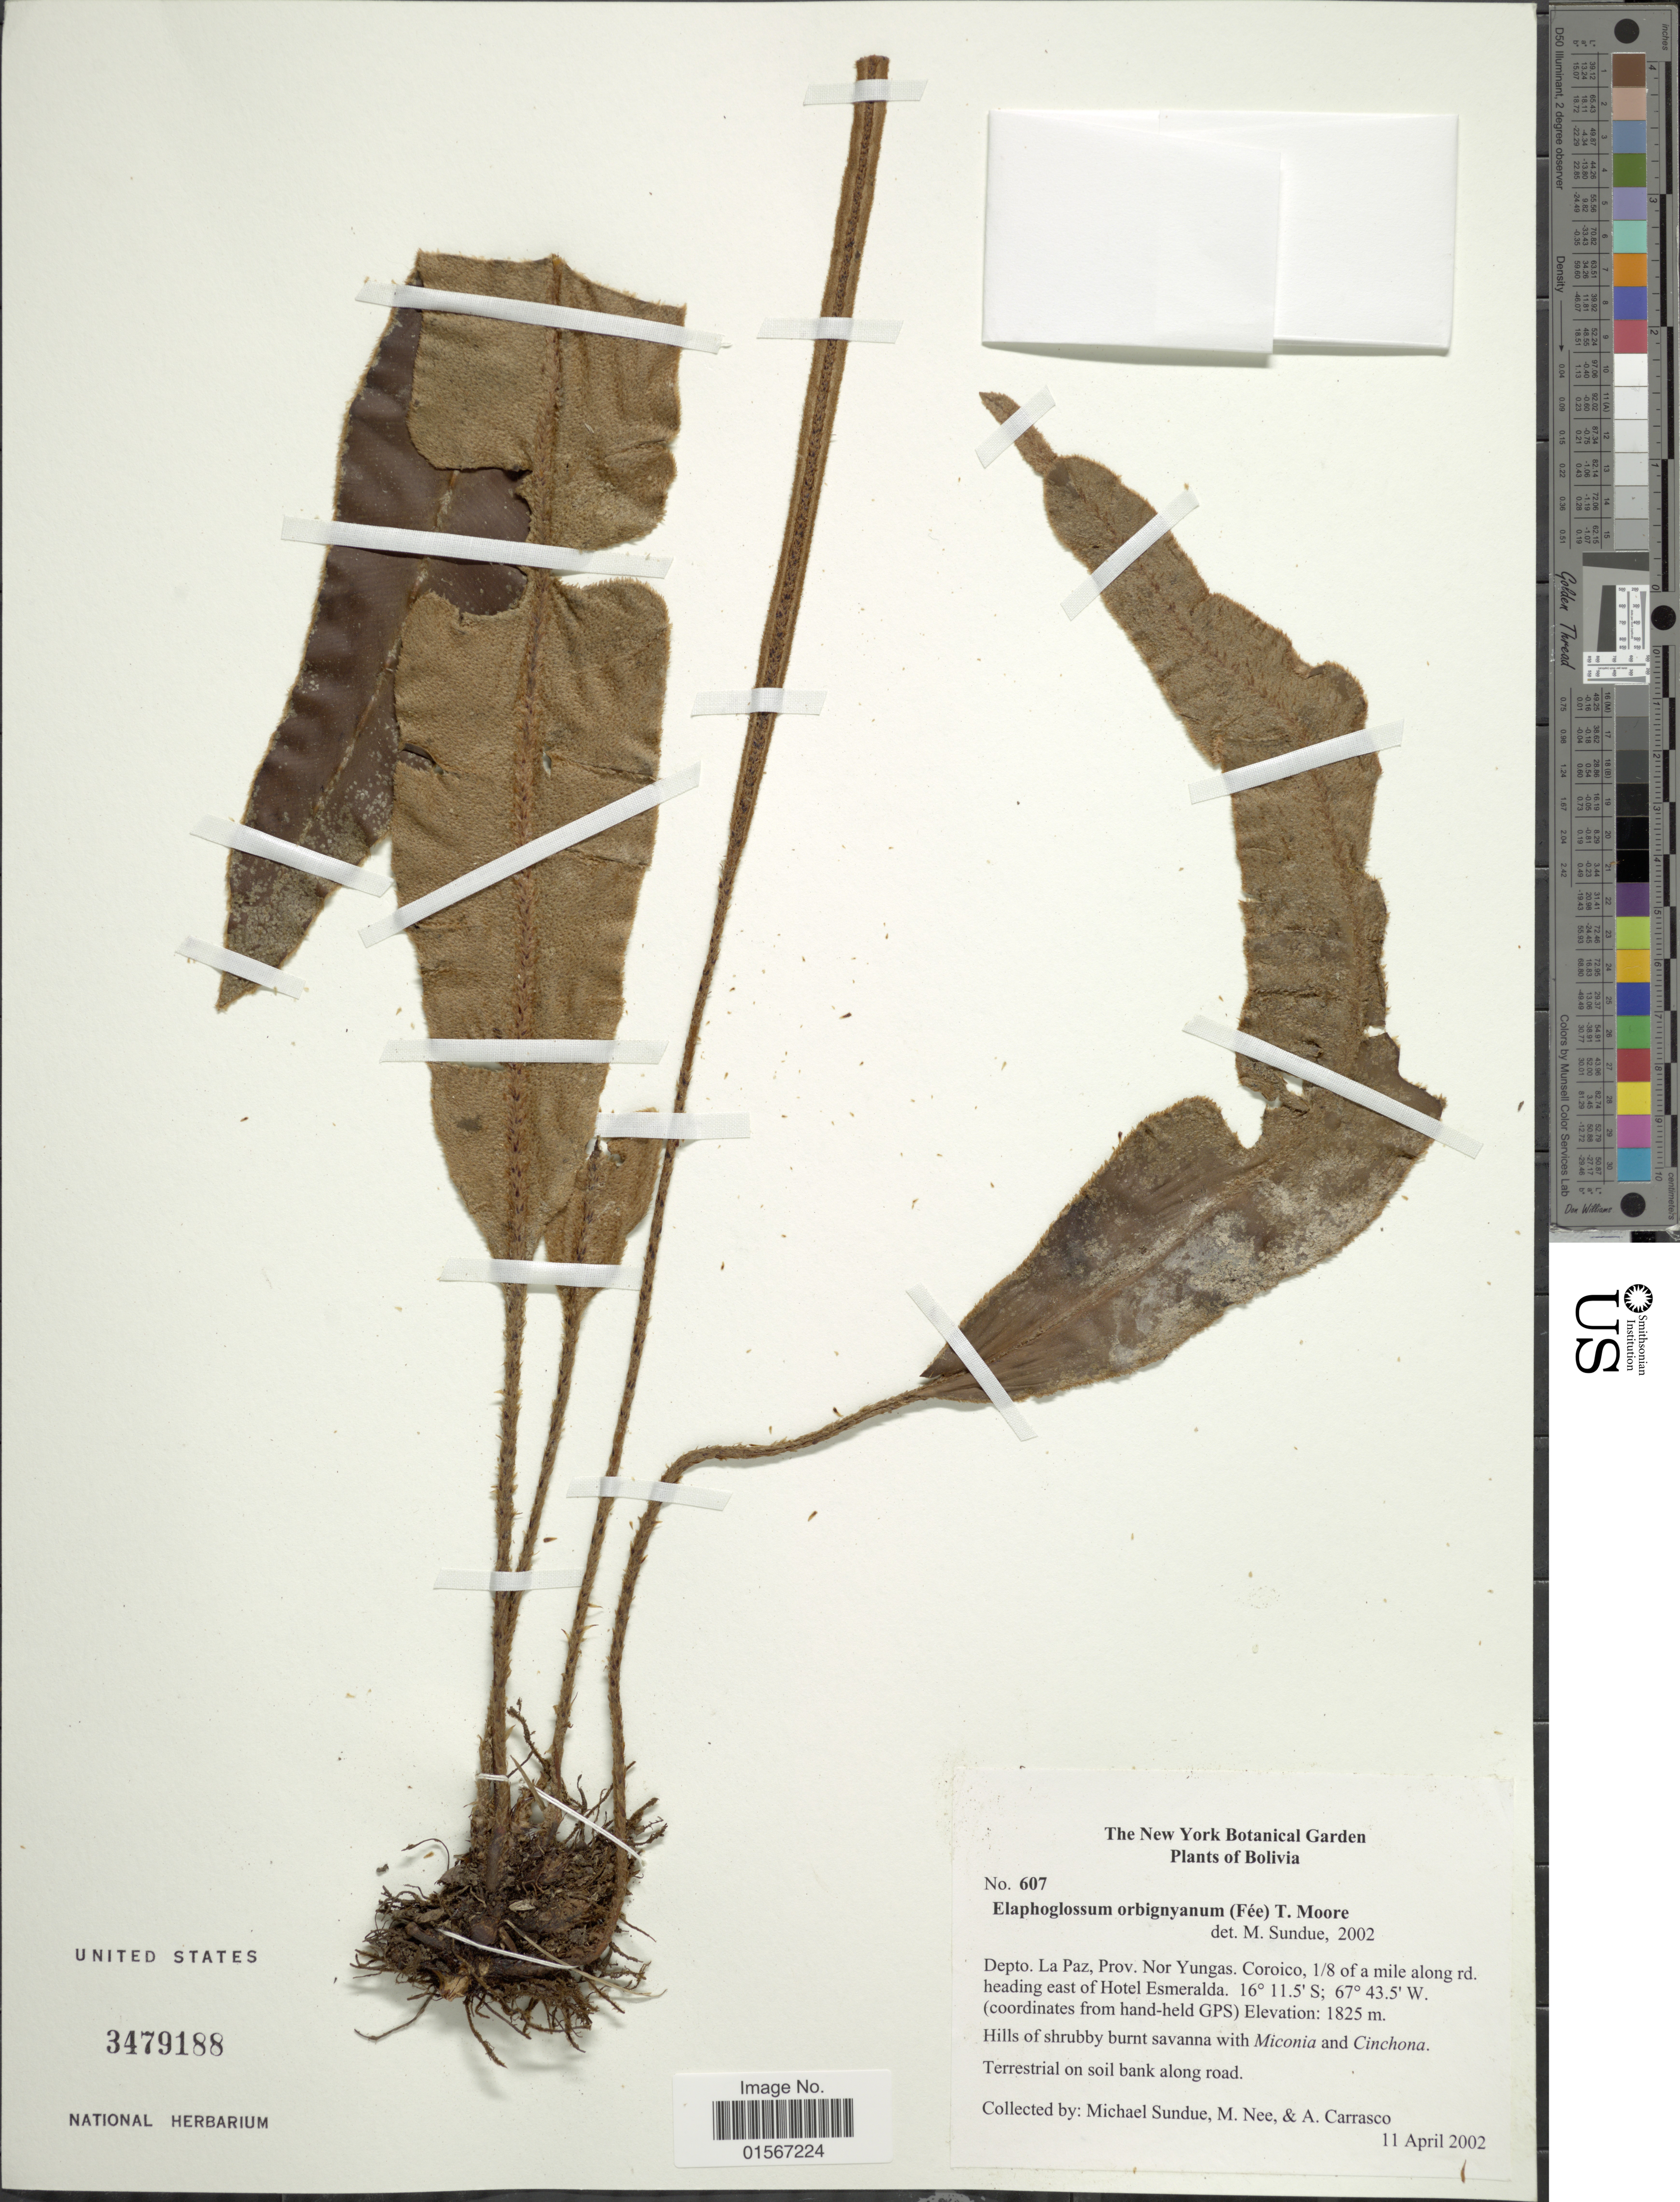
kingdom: Plantae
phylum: Tracheophyta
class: Polypodiopsida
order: Polypodiales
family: Dryopteridaceae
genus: Elaphoglossum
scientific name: Elaphoglossum orbignyanum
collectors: M. Sundue, M. Nee & A. Carrasco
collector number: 607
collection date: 2002-04-11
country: Bolivia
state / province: La Paz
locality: Bolivia, Depto. La Paz, Prov. Nor Yungas, Coroico, 1/8 of a mile along rd. heading east of Hotel Esmeralda, Hills of shrubby burnt savanna with Miconia and Cinchona.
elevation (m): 1825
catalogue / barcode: US 3479188